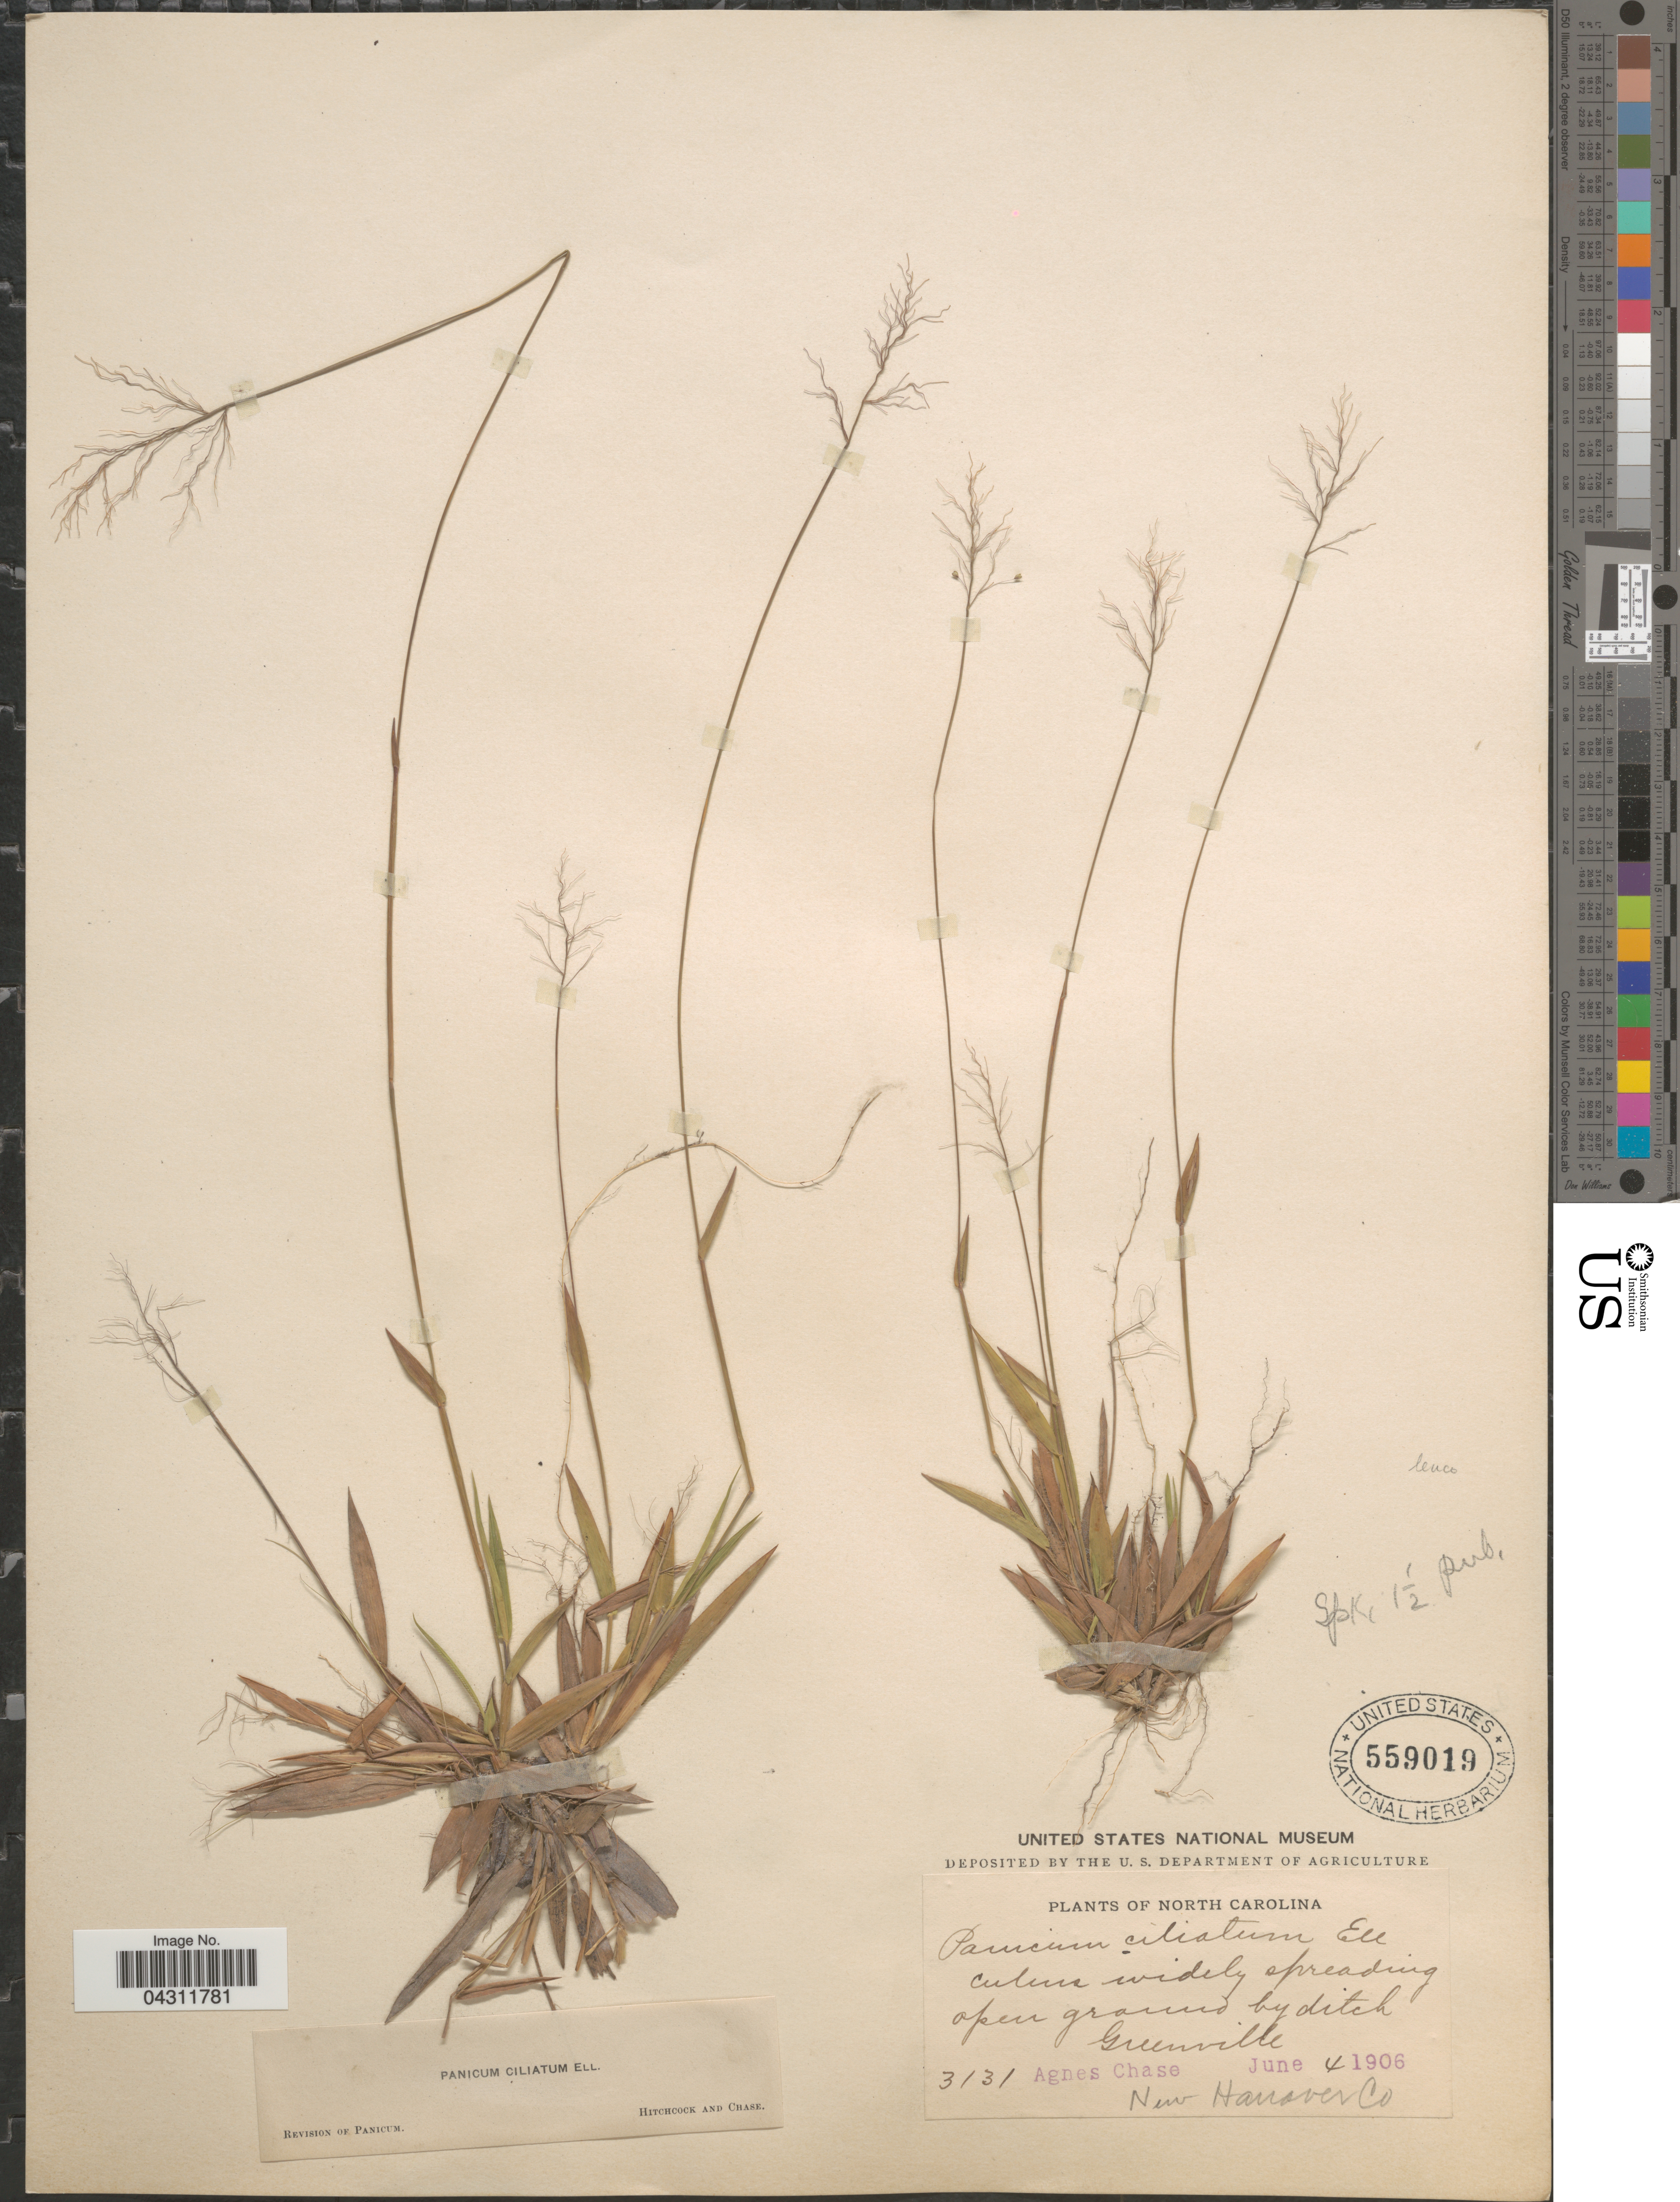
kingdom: Plantae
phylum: Tracheophyta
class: Liliopsida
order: Poales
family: Poaceae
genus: Dichanthelium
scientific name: Dichanthelium strigosum var. leucoblepharis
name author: (Trin.) Freckmann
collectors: A. Chase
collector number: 3131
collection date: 1906-06-04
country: United States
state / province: North Carolina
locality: Open ground by ditch Greenville. New Hanover Co.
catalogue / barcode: US 559019